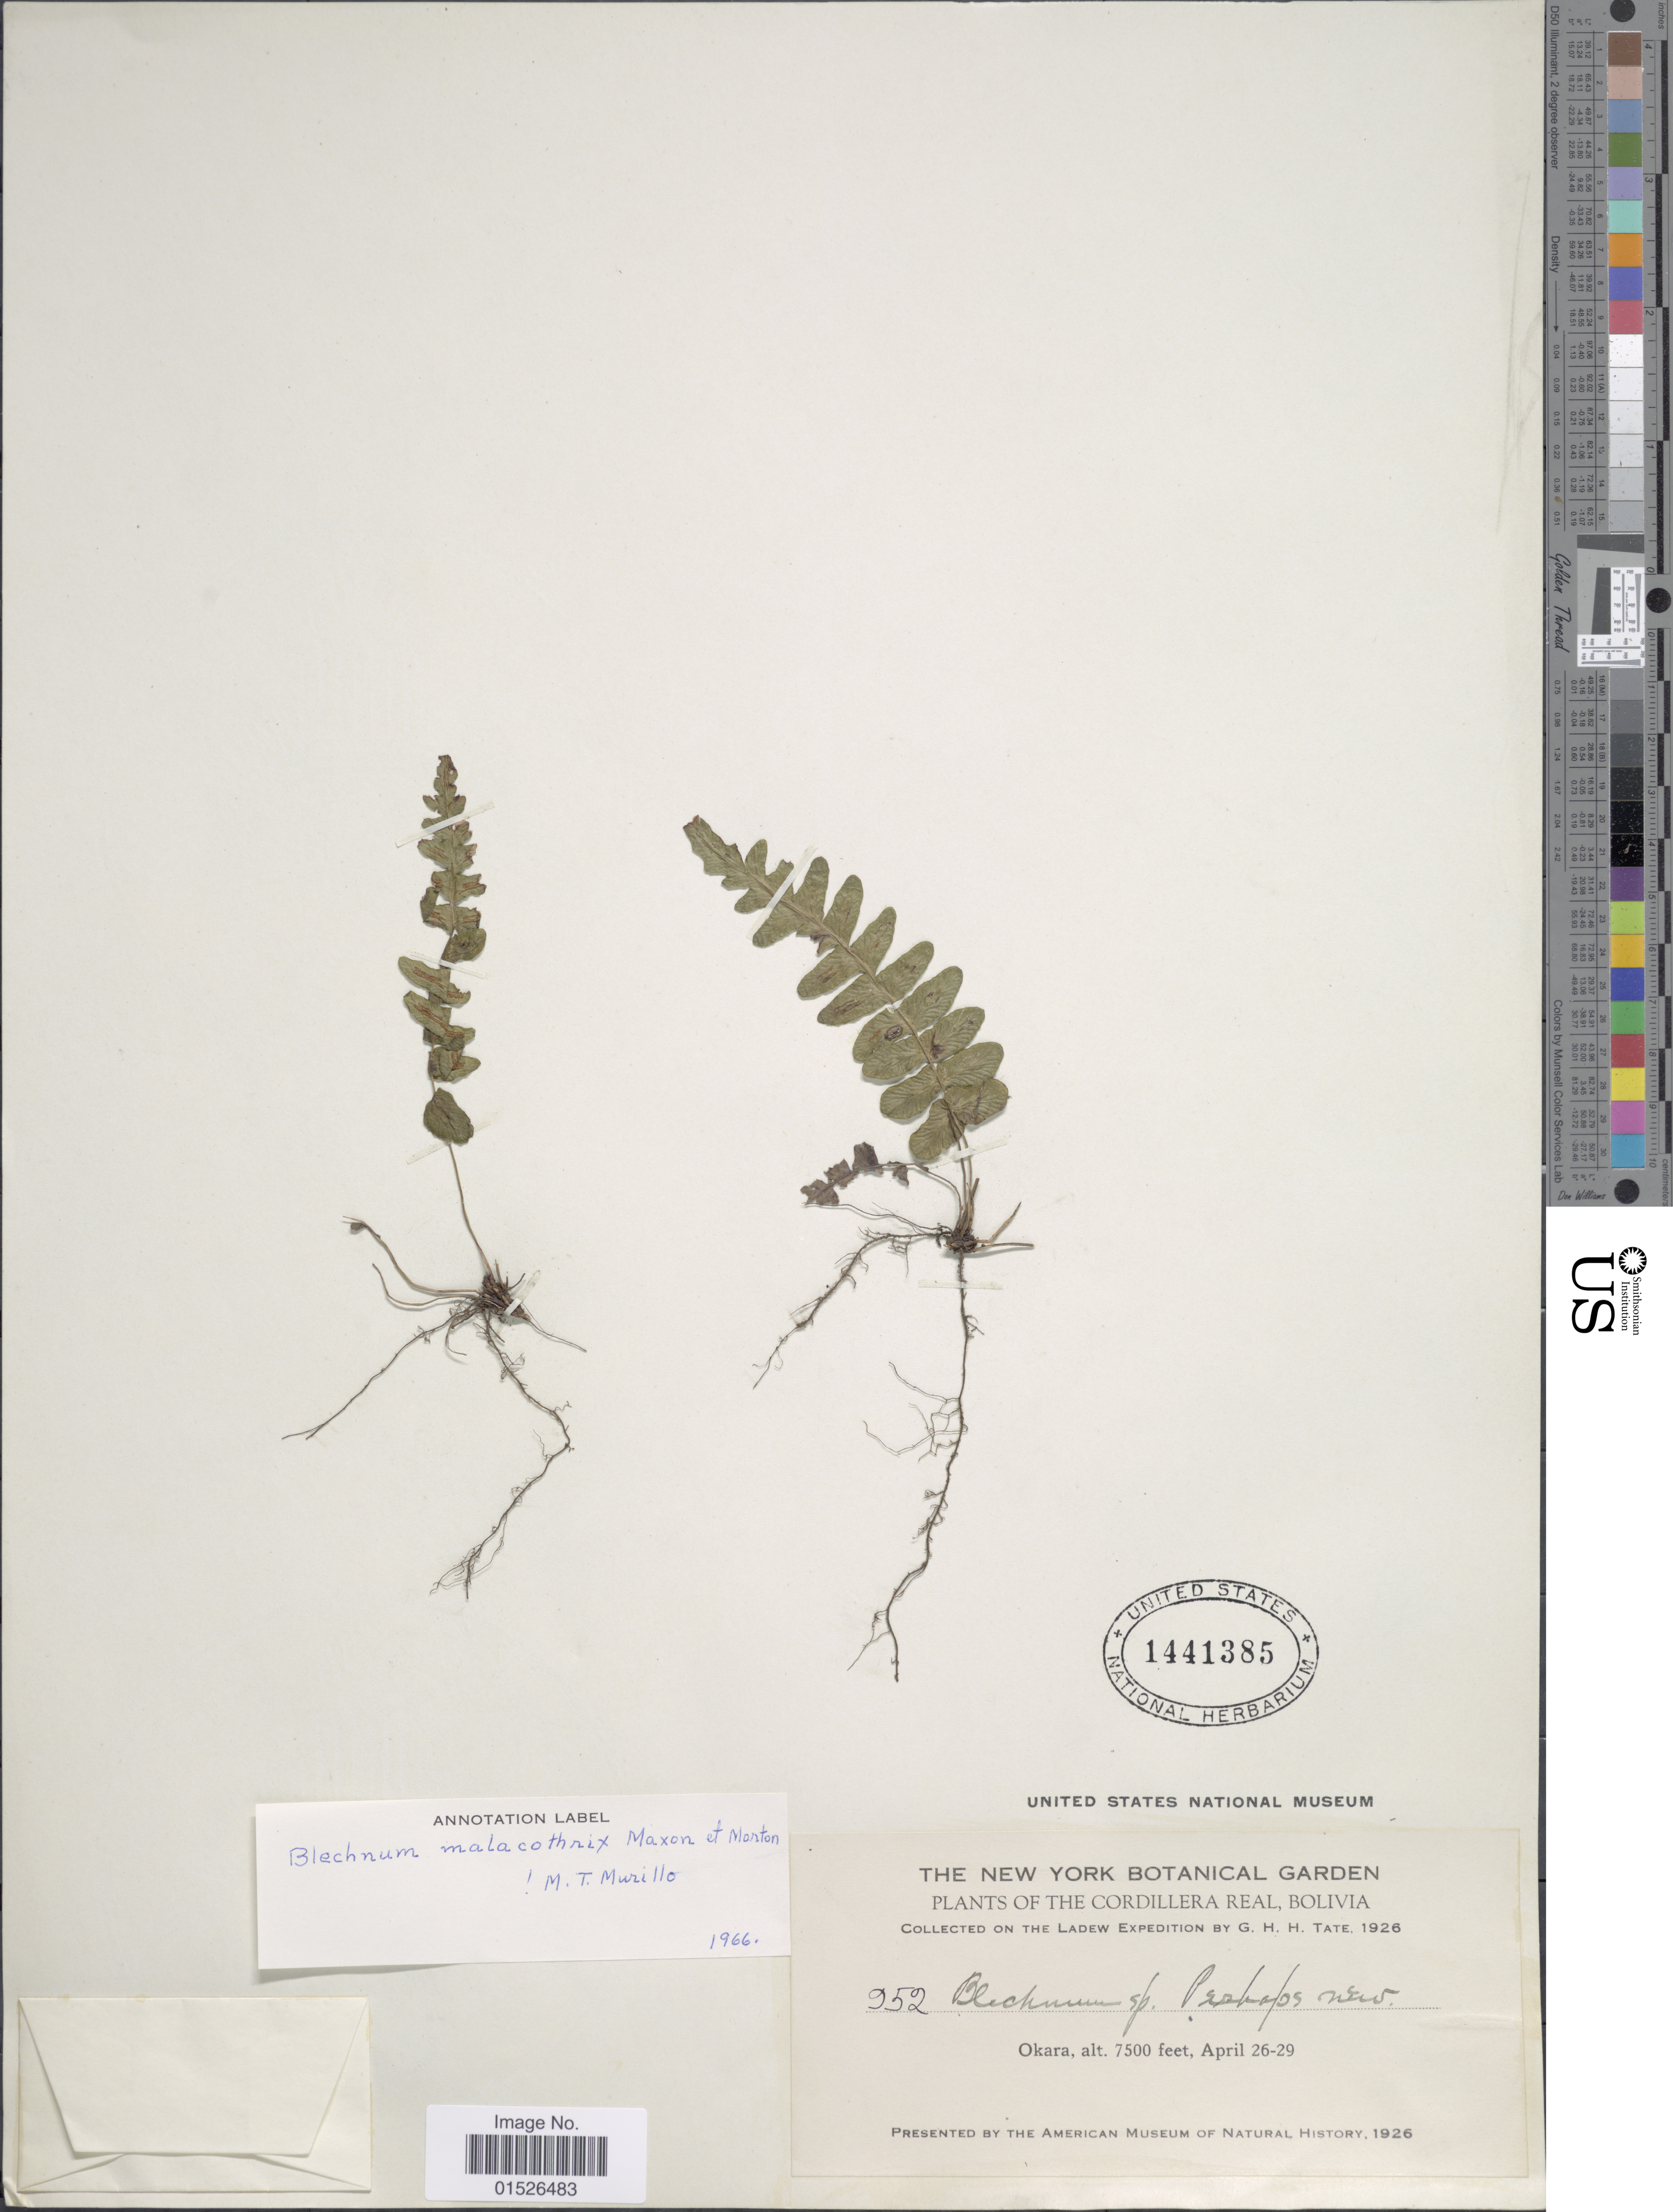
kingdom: Plantae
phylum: Tracheophyta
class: Polypodiopsida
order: Polypodiales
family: Blechnaceae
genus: Blechnum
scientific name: Blechnum malacothrix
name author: Maxon & C.V. Morton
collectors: G. H. H.Tate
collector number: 952*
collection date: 1926-04-26/1926-04-29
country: Bolivia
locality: Cordillera Real, Bolivia, Okara.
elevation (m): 2286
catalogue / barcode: US 1441385